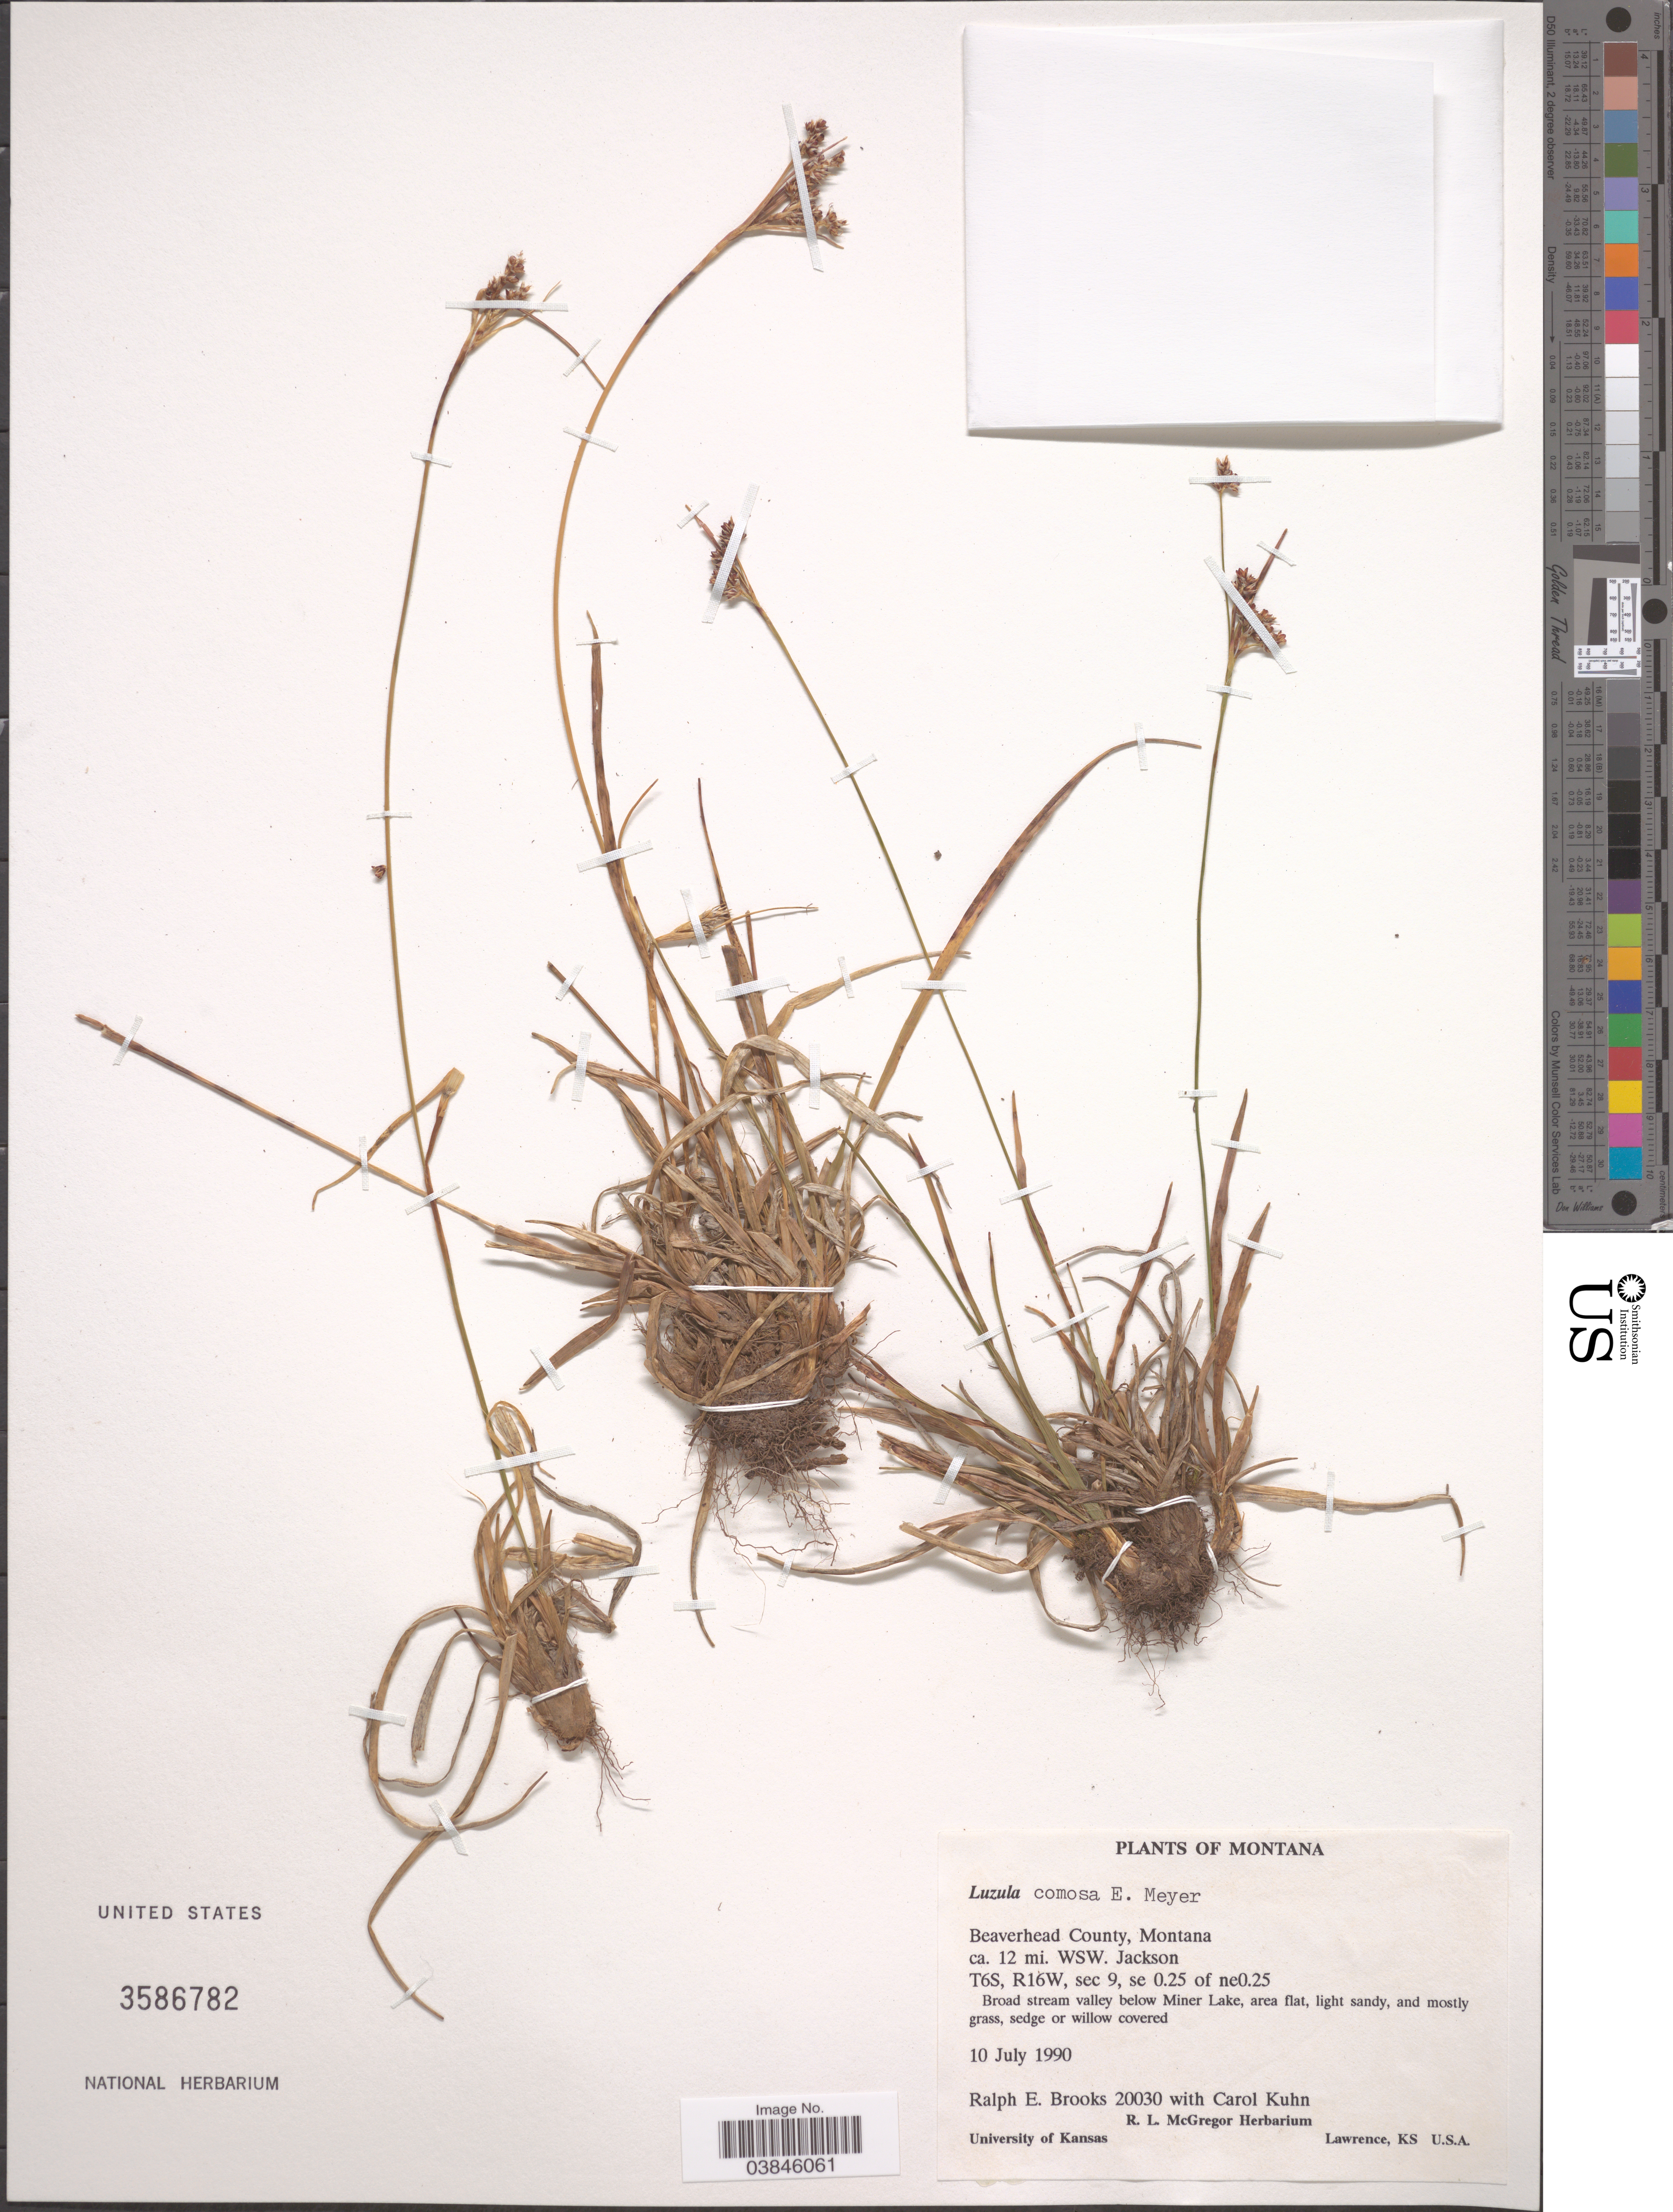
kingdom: Plantae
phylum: Tracheophyta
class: Liliopsida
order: Poales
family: Juncaceae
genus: Luzula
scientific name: Luzula multiflora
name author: (Ehrh.) Lej.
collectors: R. E. Brooks & C. Kuhn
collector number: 20030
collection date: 1990-07-10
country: United States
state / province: Montana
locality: Beaverhead County. Ca. 12 mi. WSW. Jackson. T6S, R16W, sec 9, se 0.25 of ne0.25. Broad stream below Miner Lake.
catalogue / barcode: US 3586782